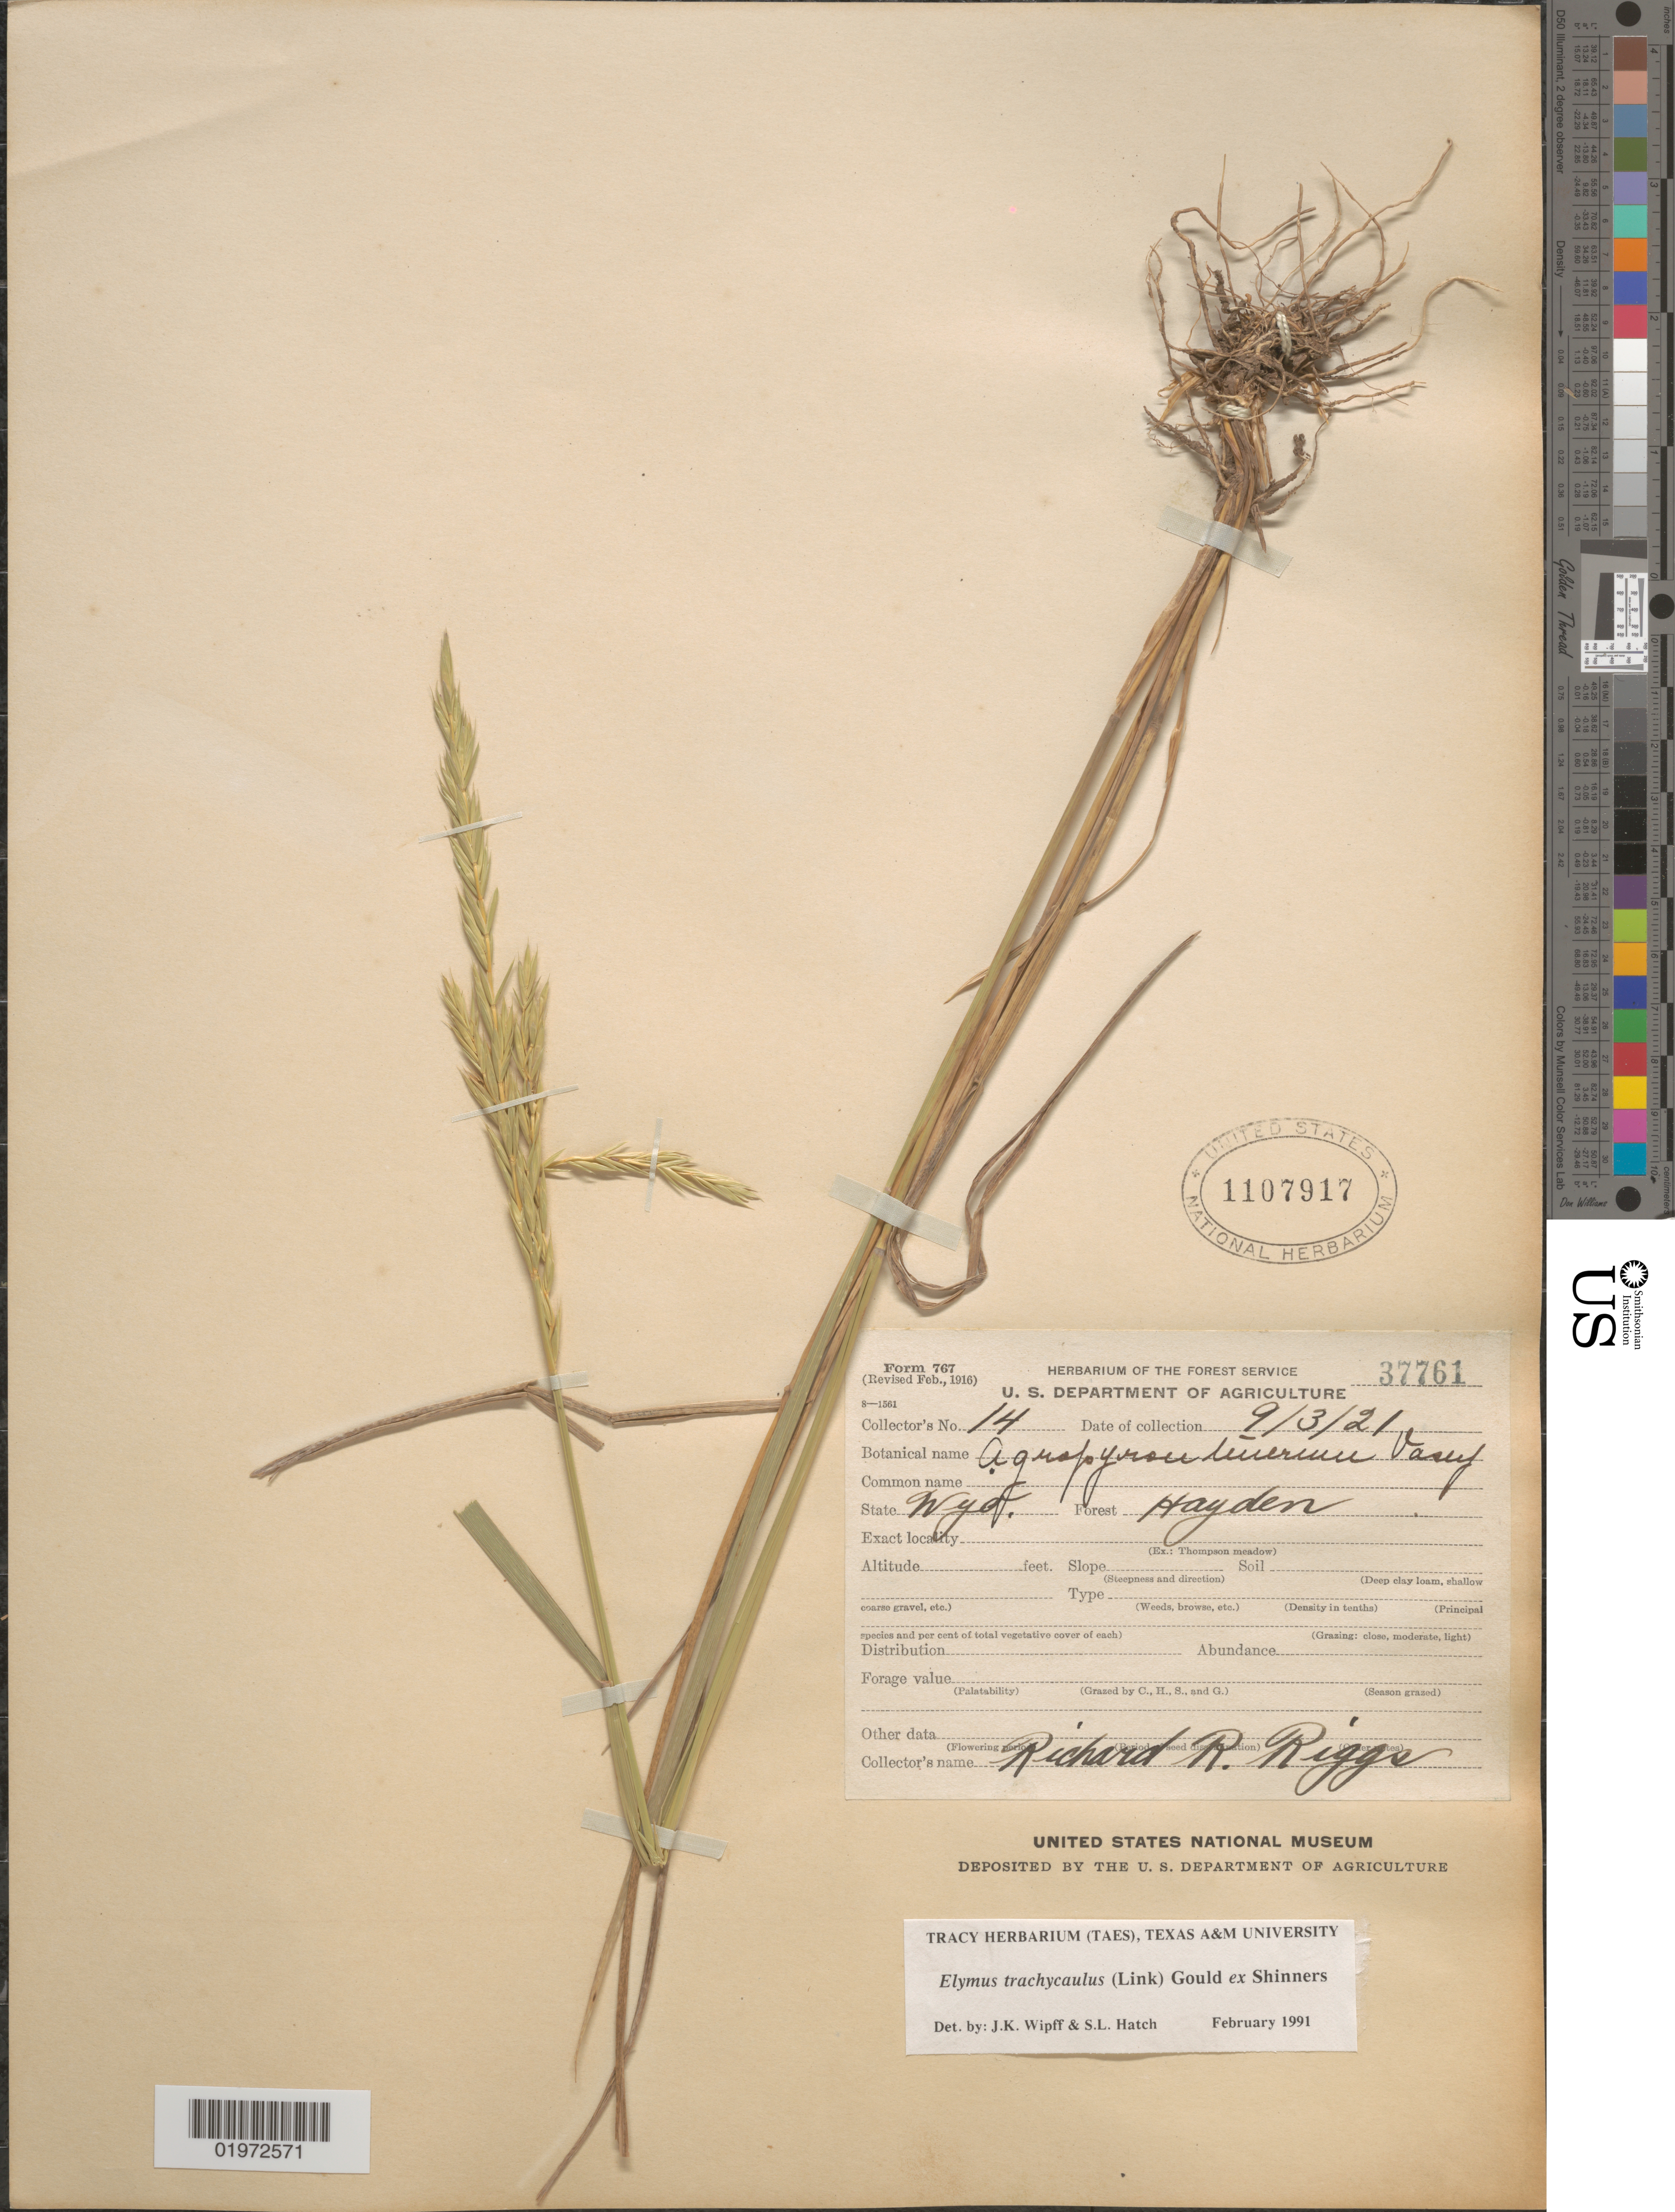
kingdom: Plantae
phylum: Tracheophyta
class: Liliopsida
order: Poales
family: Poaceae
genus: Elymus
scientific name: Elymus trachycaulus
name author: (Link) Gould ex Shinners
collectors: R. Riggs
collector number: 14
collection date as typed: Transcribed d/m/y: 3/9/21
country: United States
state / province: Wyoming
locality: Forest Hayden.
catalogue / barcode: US 1107917